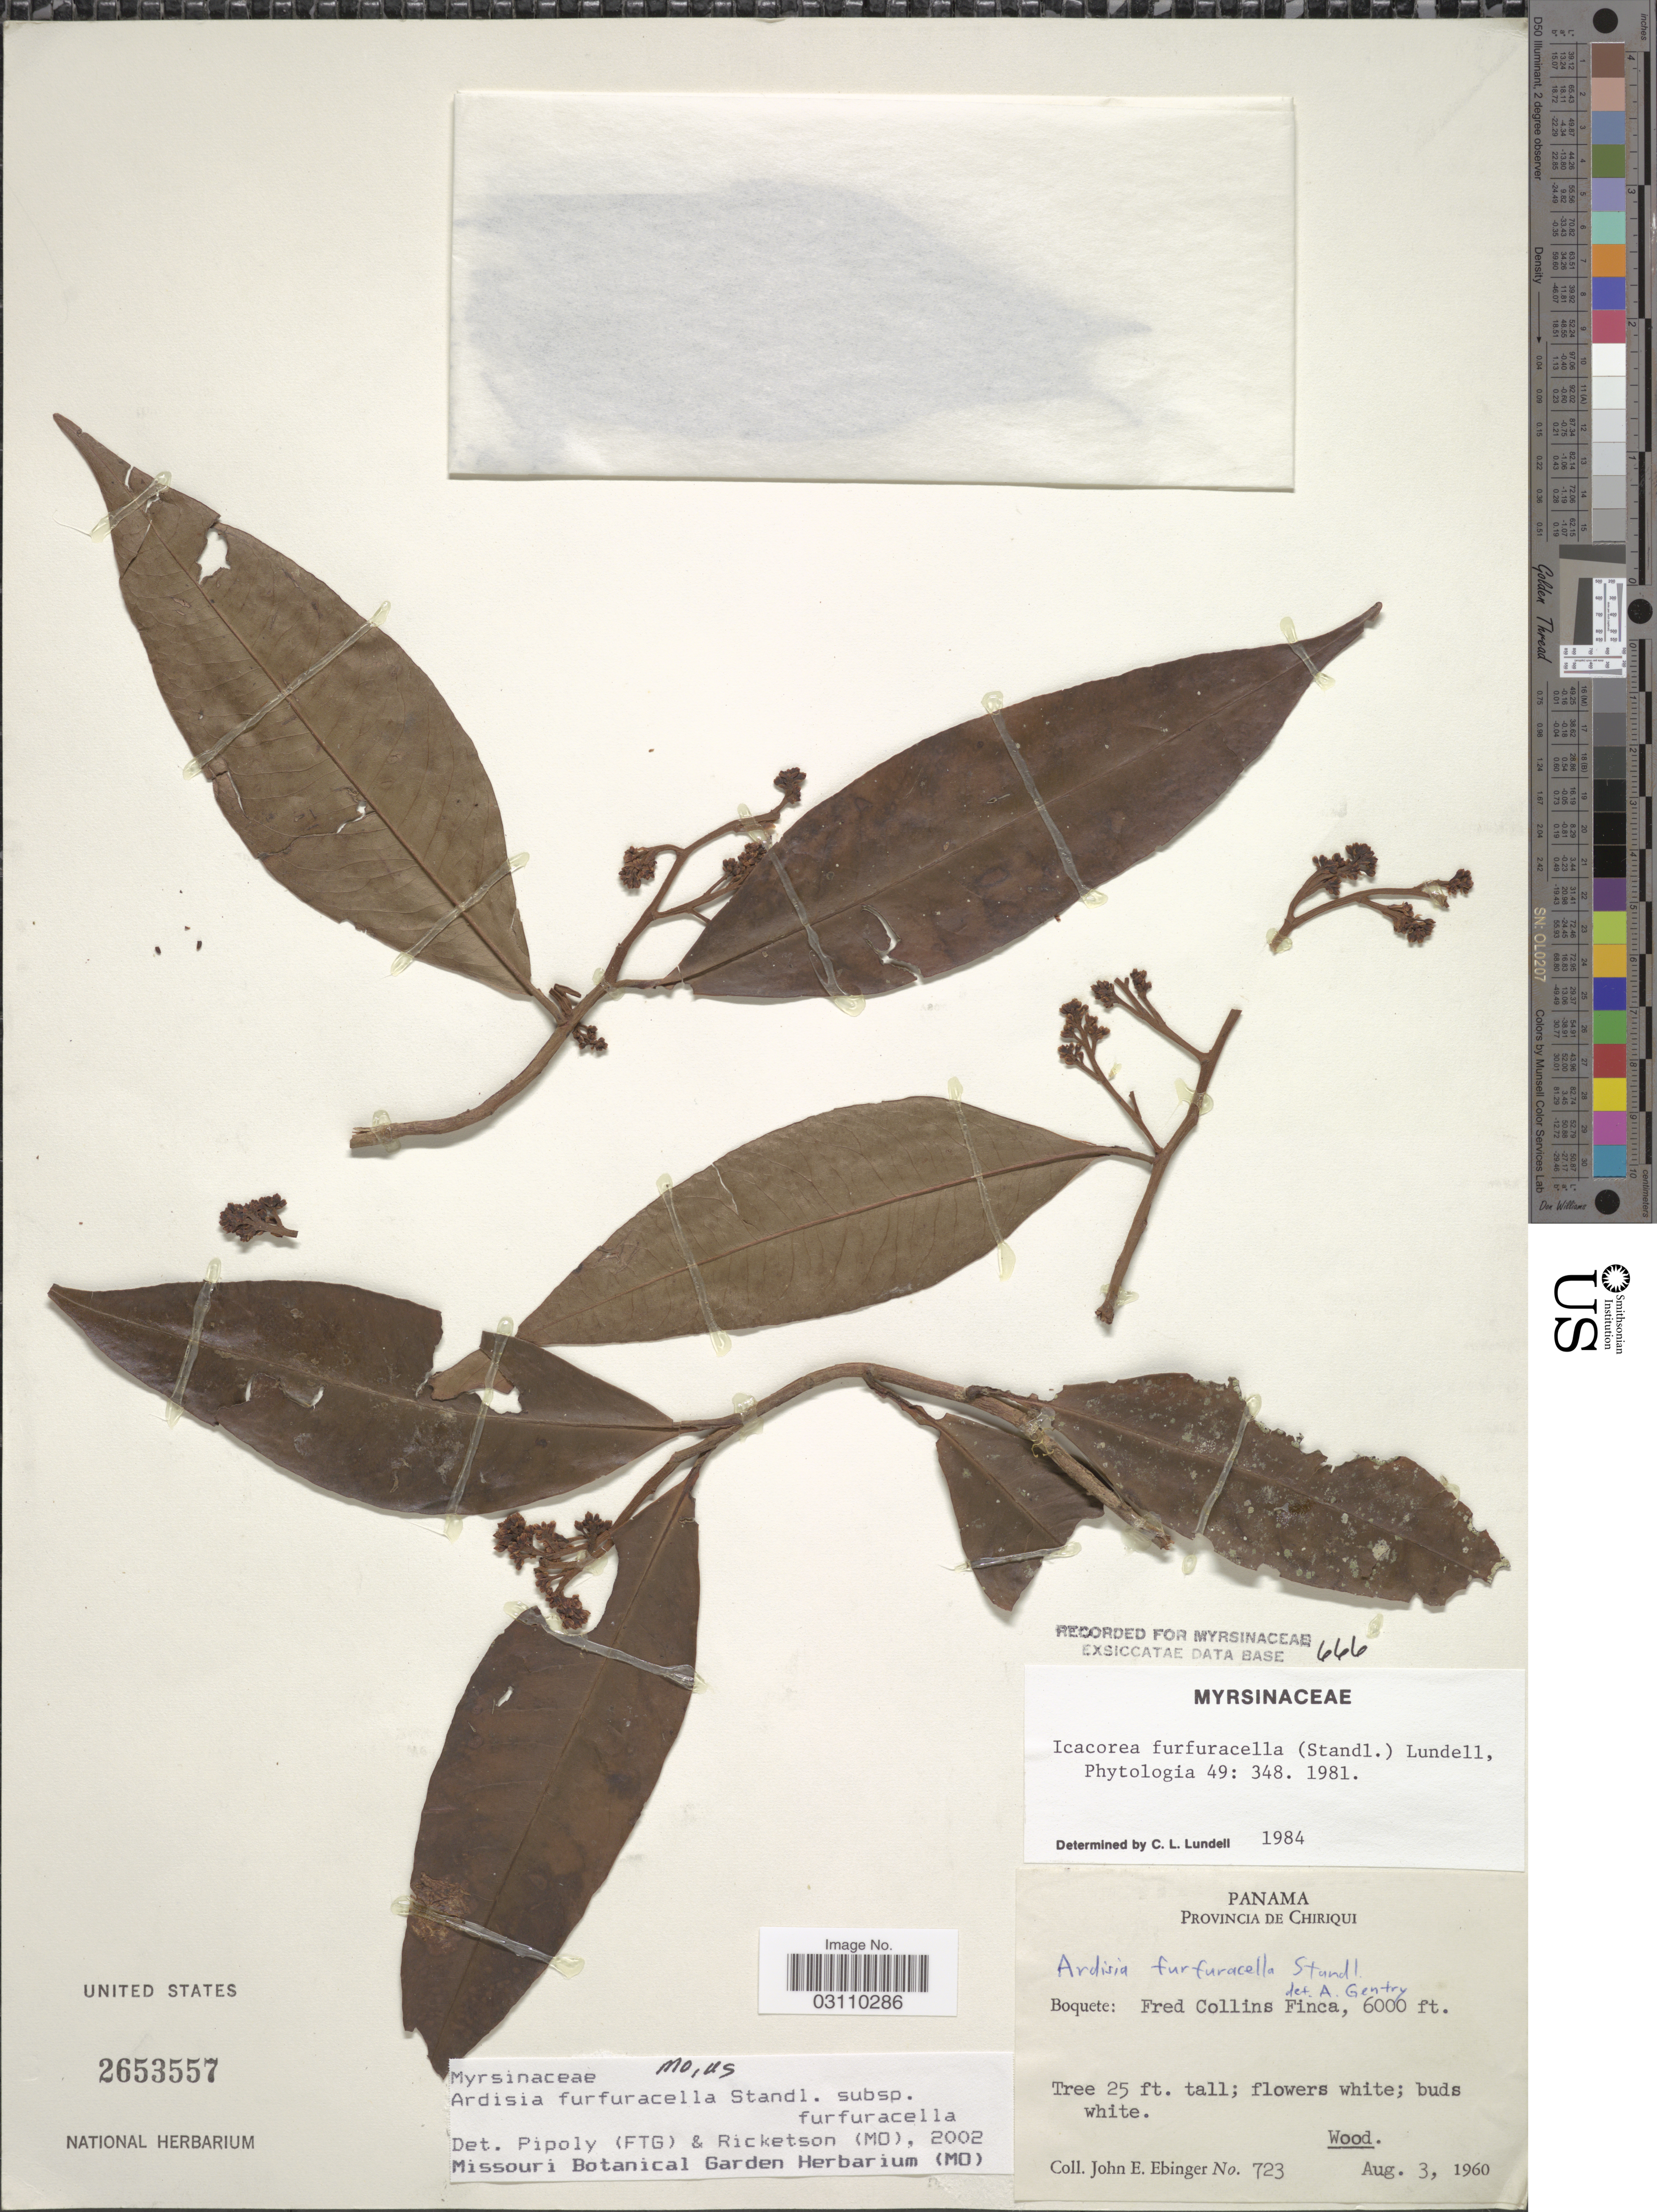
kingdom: Plantae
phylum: Tracheophyta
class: Magnoliopsida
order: Ericales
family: Primulaceae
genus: Ardisia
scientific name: Ardisia furfuracella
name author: Standl.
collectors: J. Ebinger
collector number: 723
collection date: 1960-08-03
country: Panama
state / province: Chiriqui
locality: Boquete: Fred Collins Finca.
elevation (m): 1829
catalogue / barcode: US 2653557